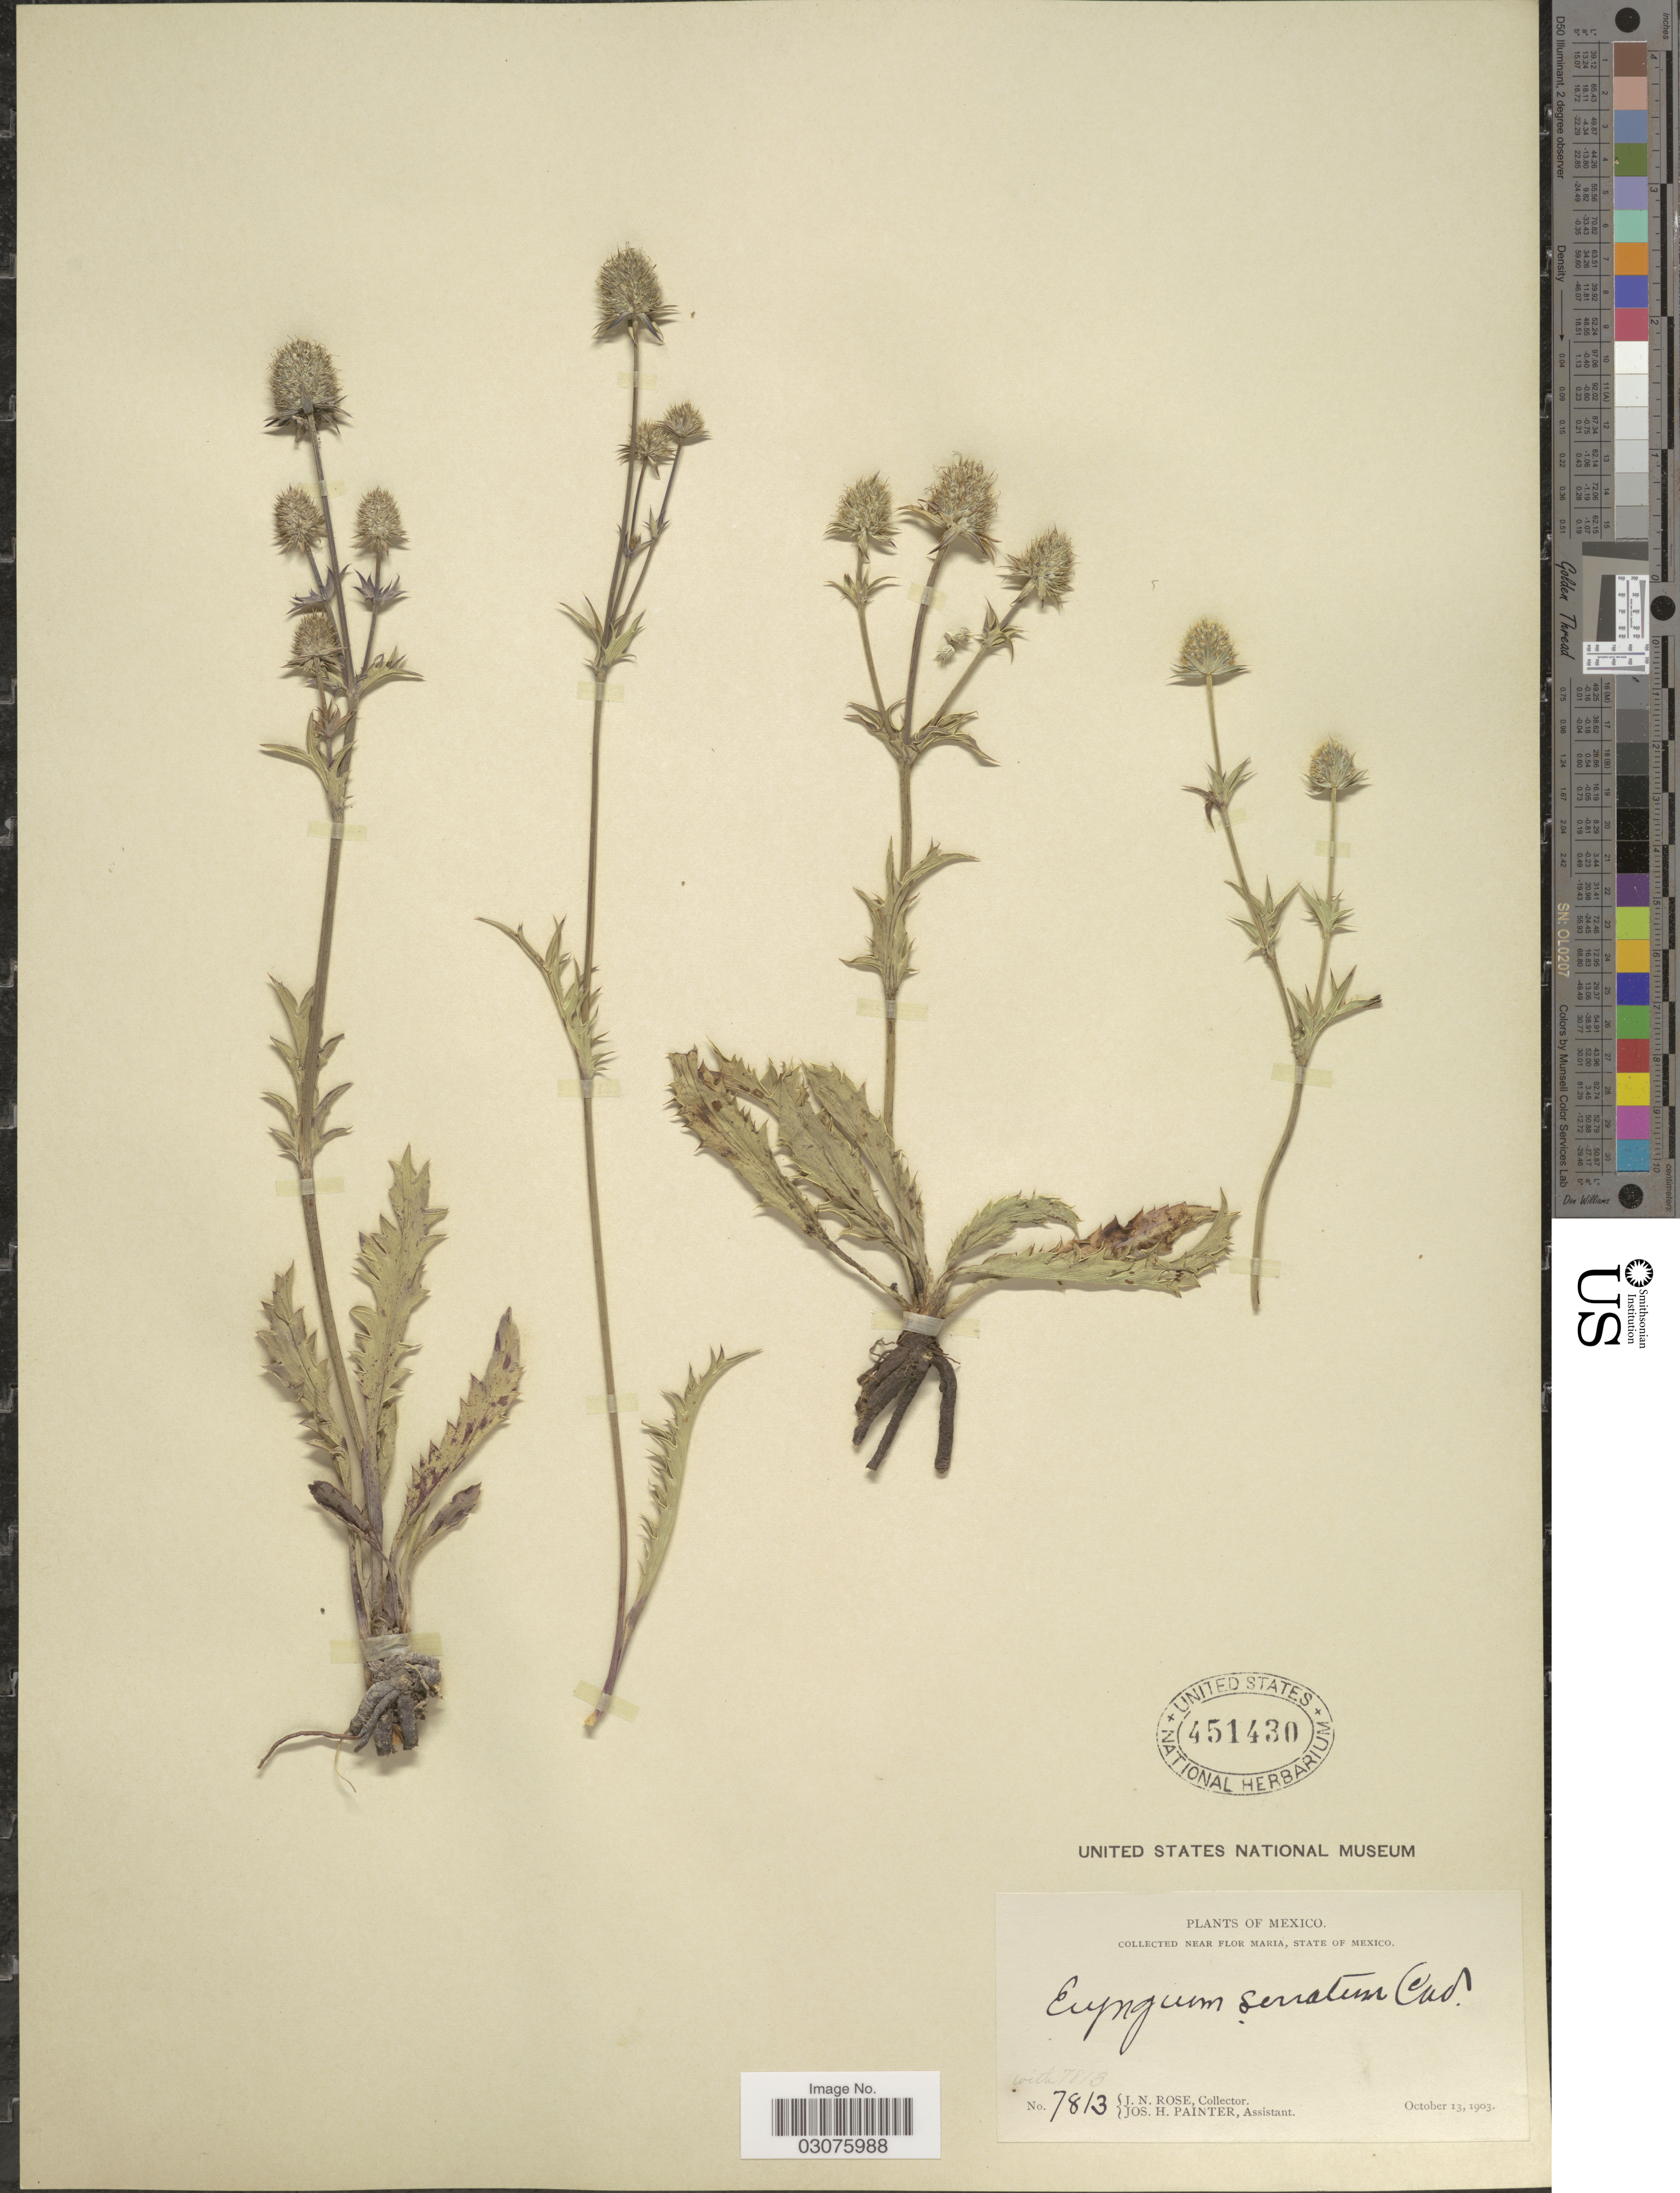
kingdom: Plantae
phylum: Tracheophyta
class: Magnoliopsida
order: Apiales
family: Apiaceae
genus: Eryngium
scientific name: Eryngium serratum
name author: Cav.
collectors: J. N. Rose & J. H. Painter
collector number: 7813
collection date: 1903-10-13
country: Mexico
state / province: México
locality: Collected near Flor Maria, State of Mexico.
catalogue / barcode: US 451430